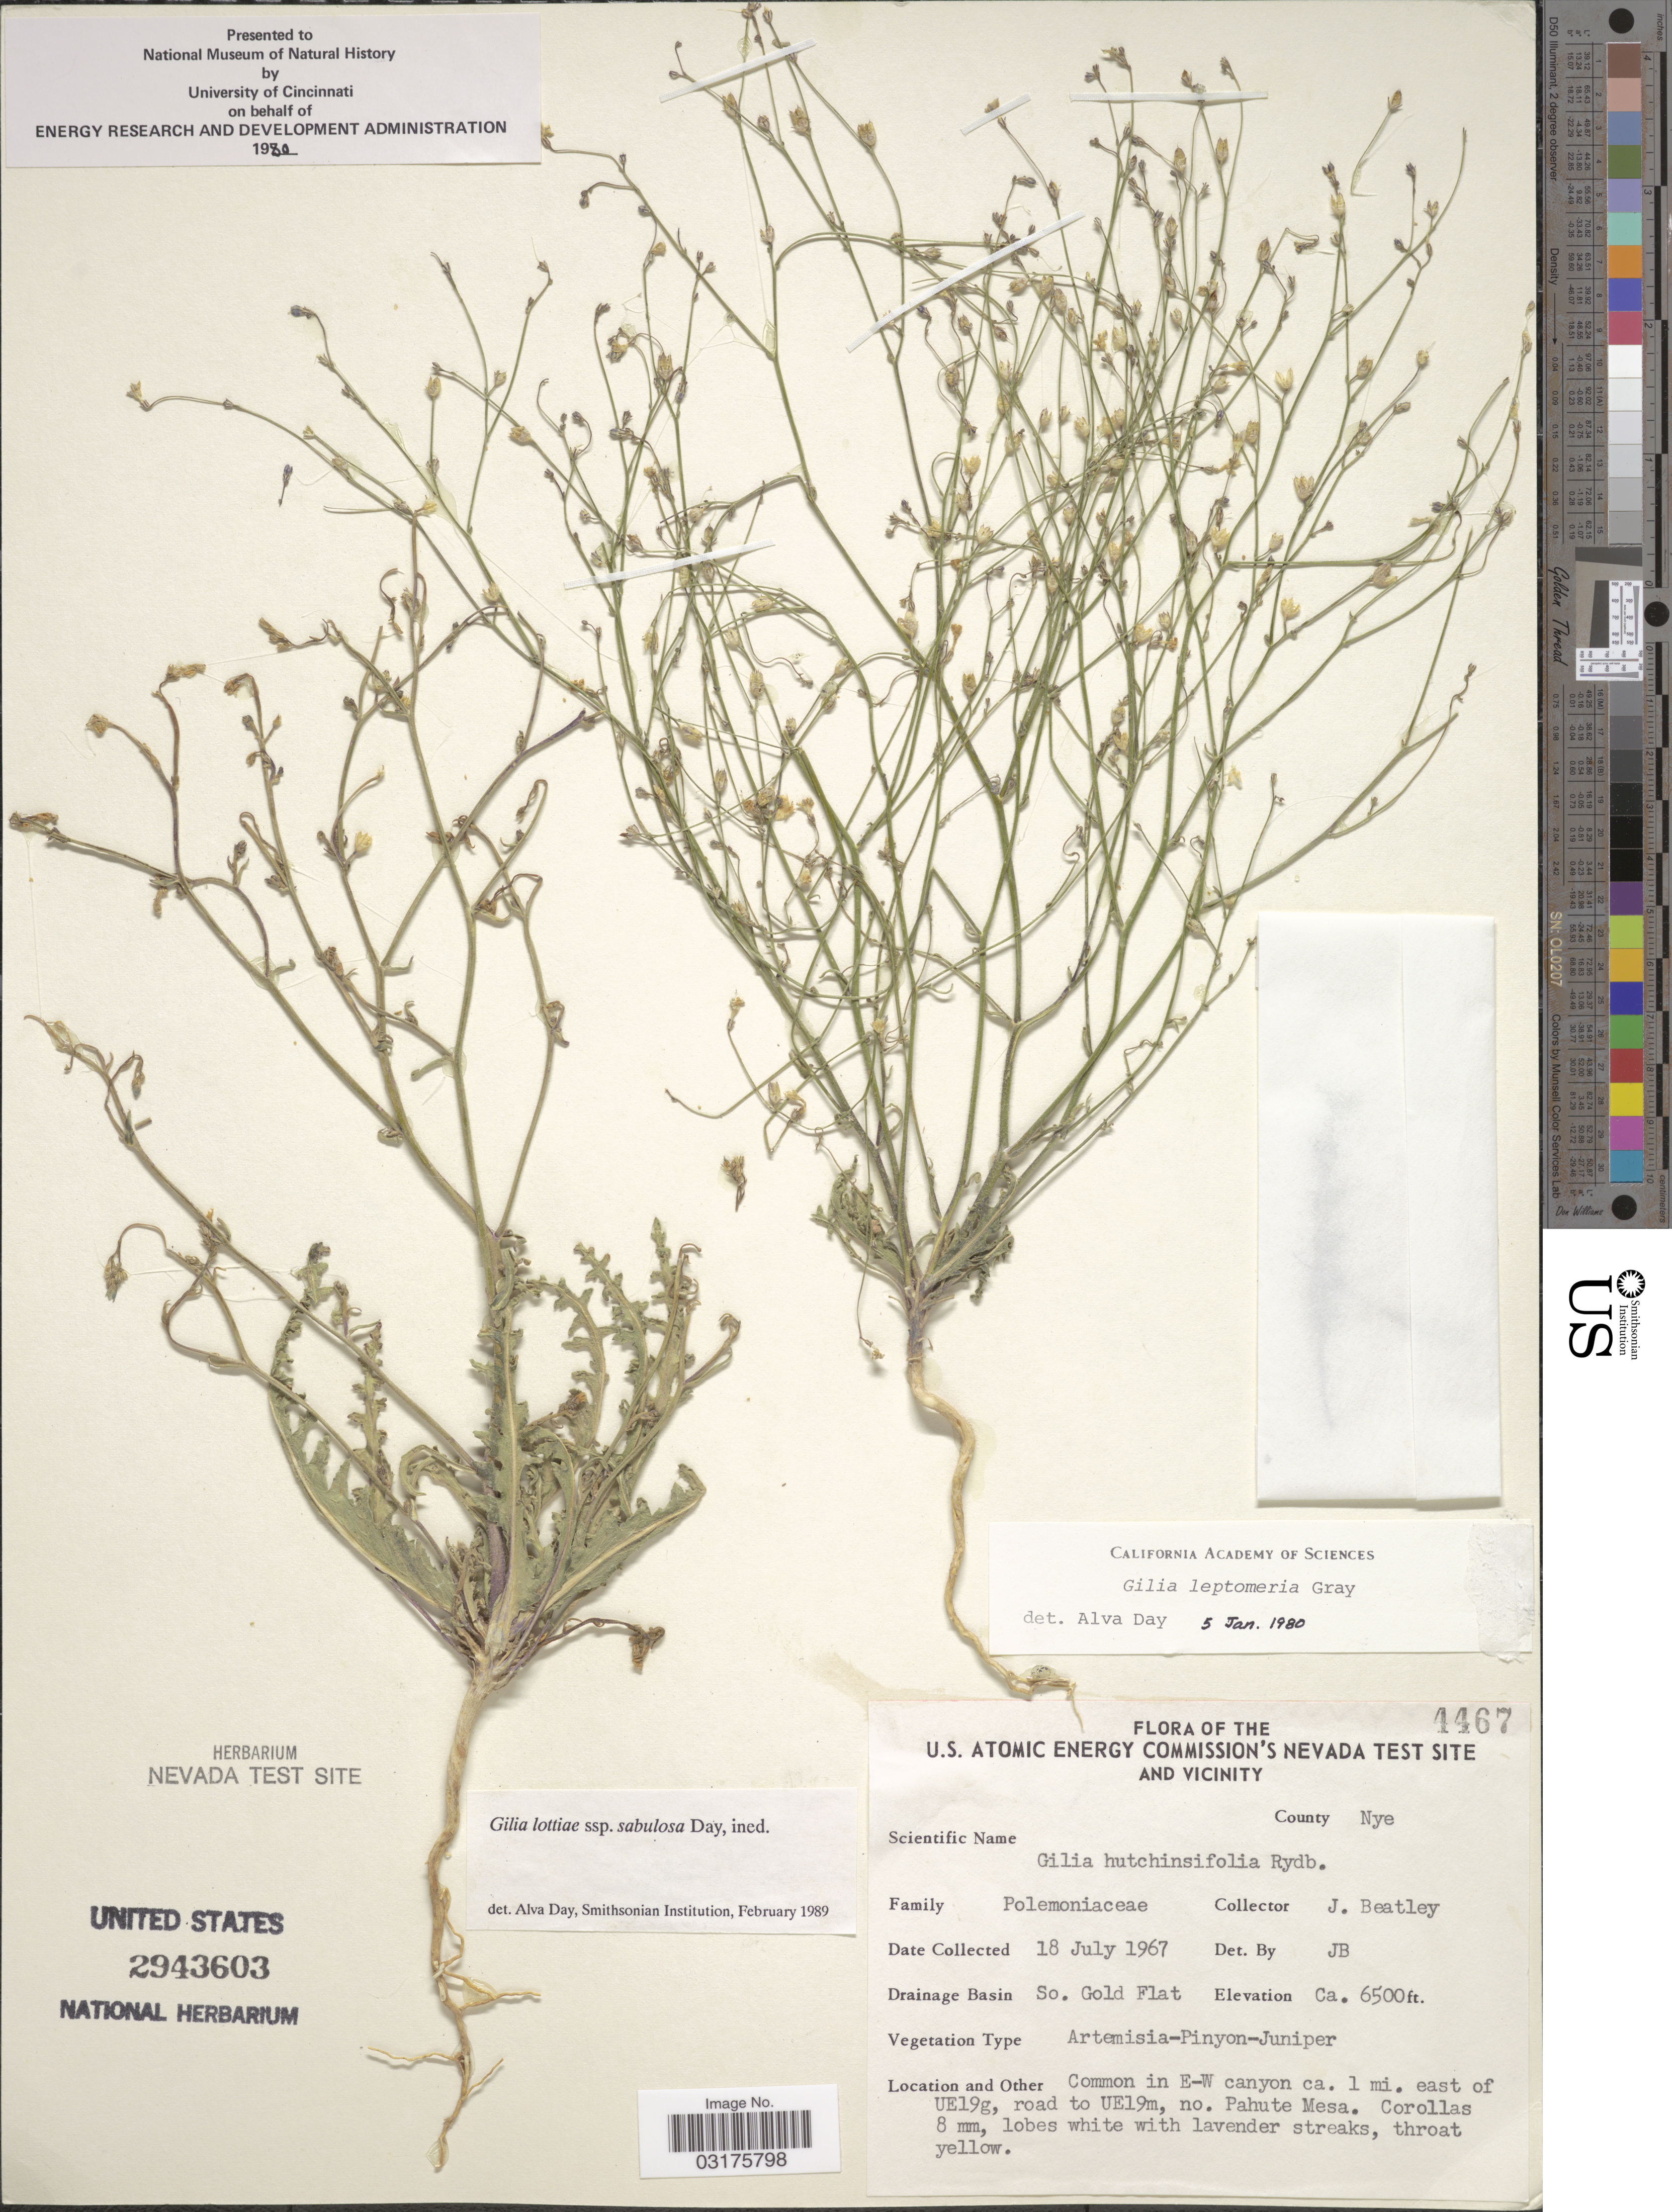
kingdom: Plantae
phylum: Tracheophyta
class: Magnoliopsida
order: Ericales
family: Polemoniaceae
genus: Aliciella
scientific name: Aliciella monoensis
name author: J.M. Porter & A.G. Day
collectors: J. C. Beatley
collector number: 4467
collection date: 1967-07-18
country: United States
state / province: Nevada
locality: The U.S. Atomic Energy Commission's Nevada Test Site and Vicinity. County Nye. Drainage Basin So. Gold Flat. Common in E-W canyon ca. 1 mi. east of UE19g, road to UE19m, no. Pahute Mesa.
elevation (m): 1981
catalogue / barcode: US 2943603